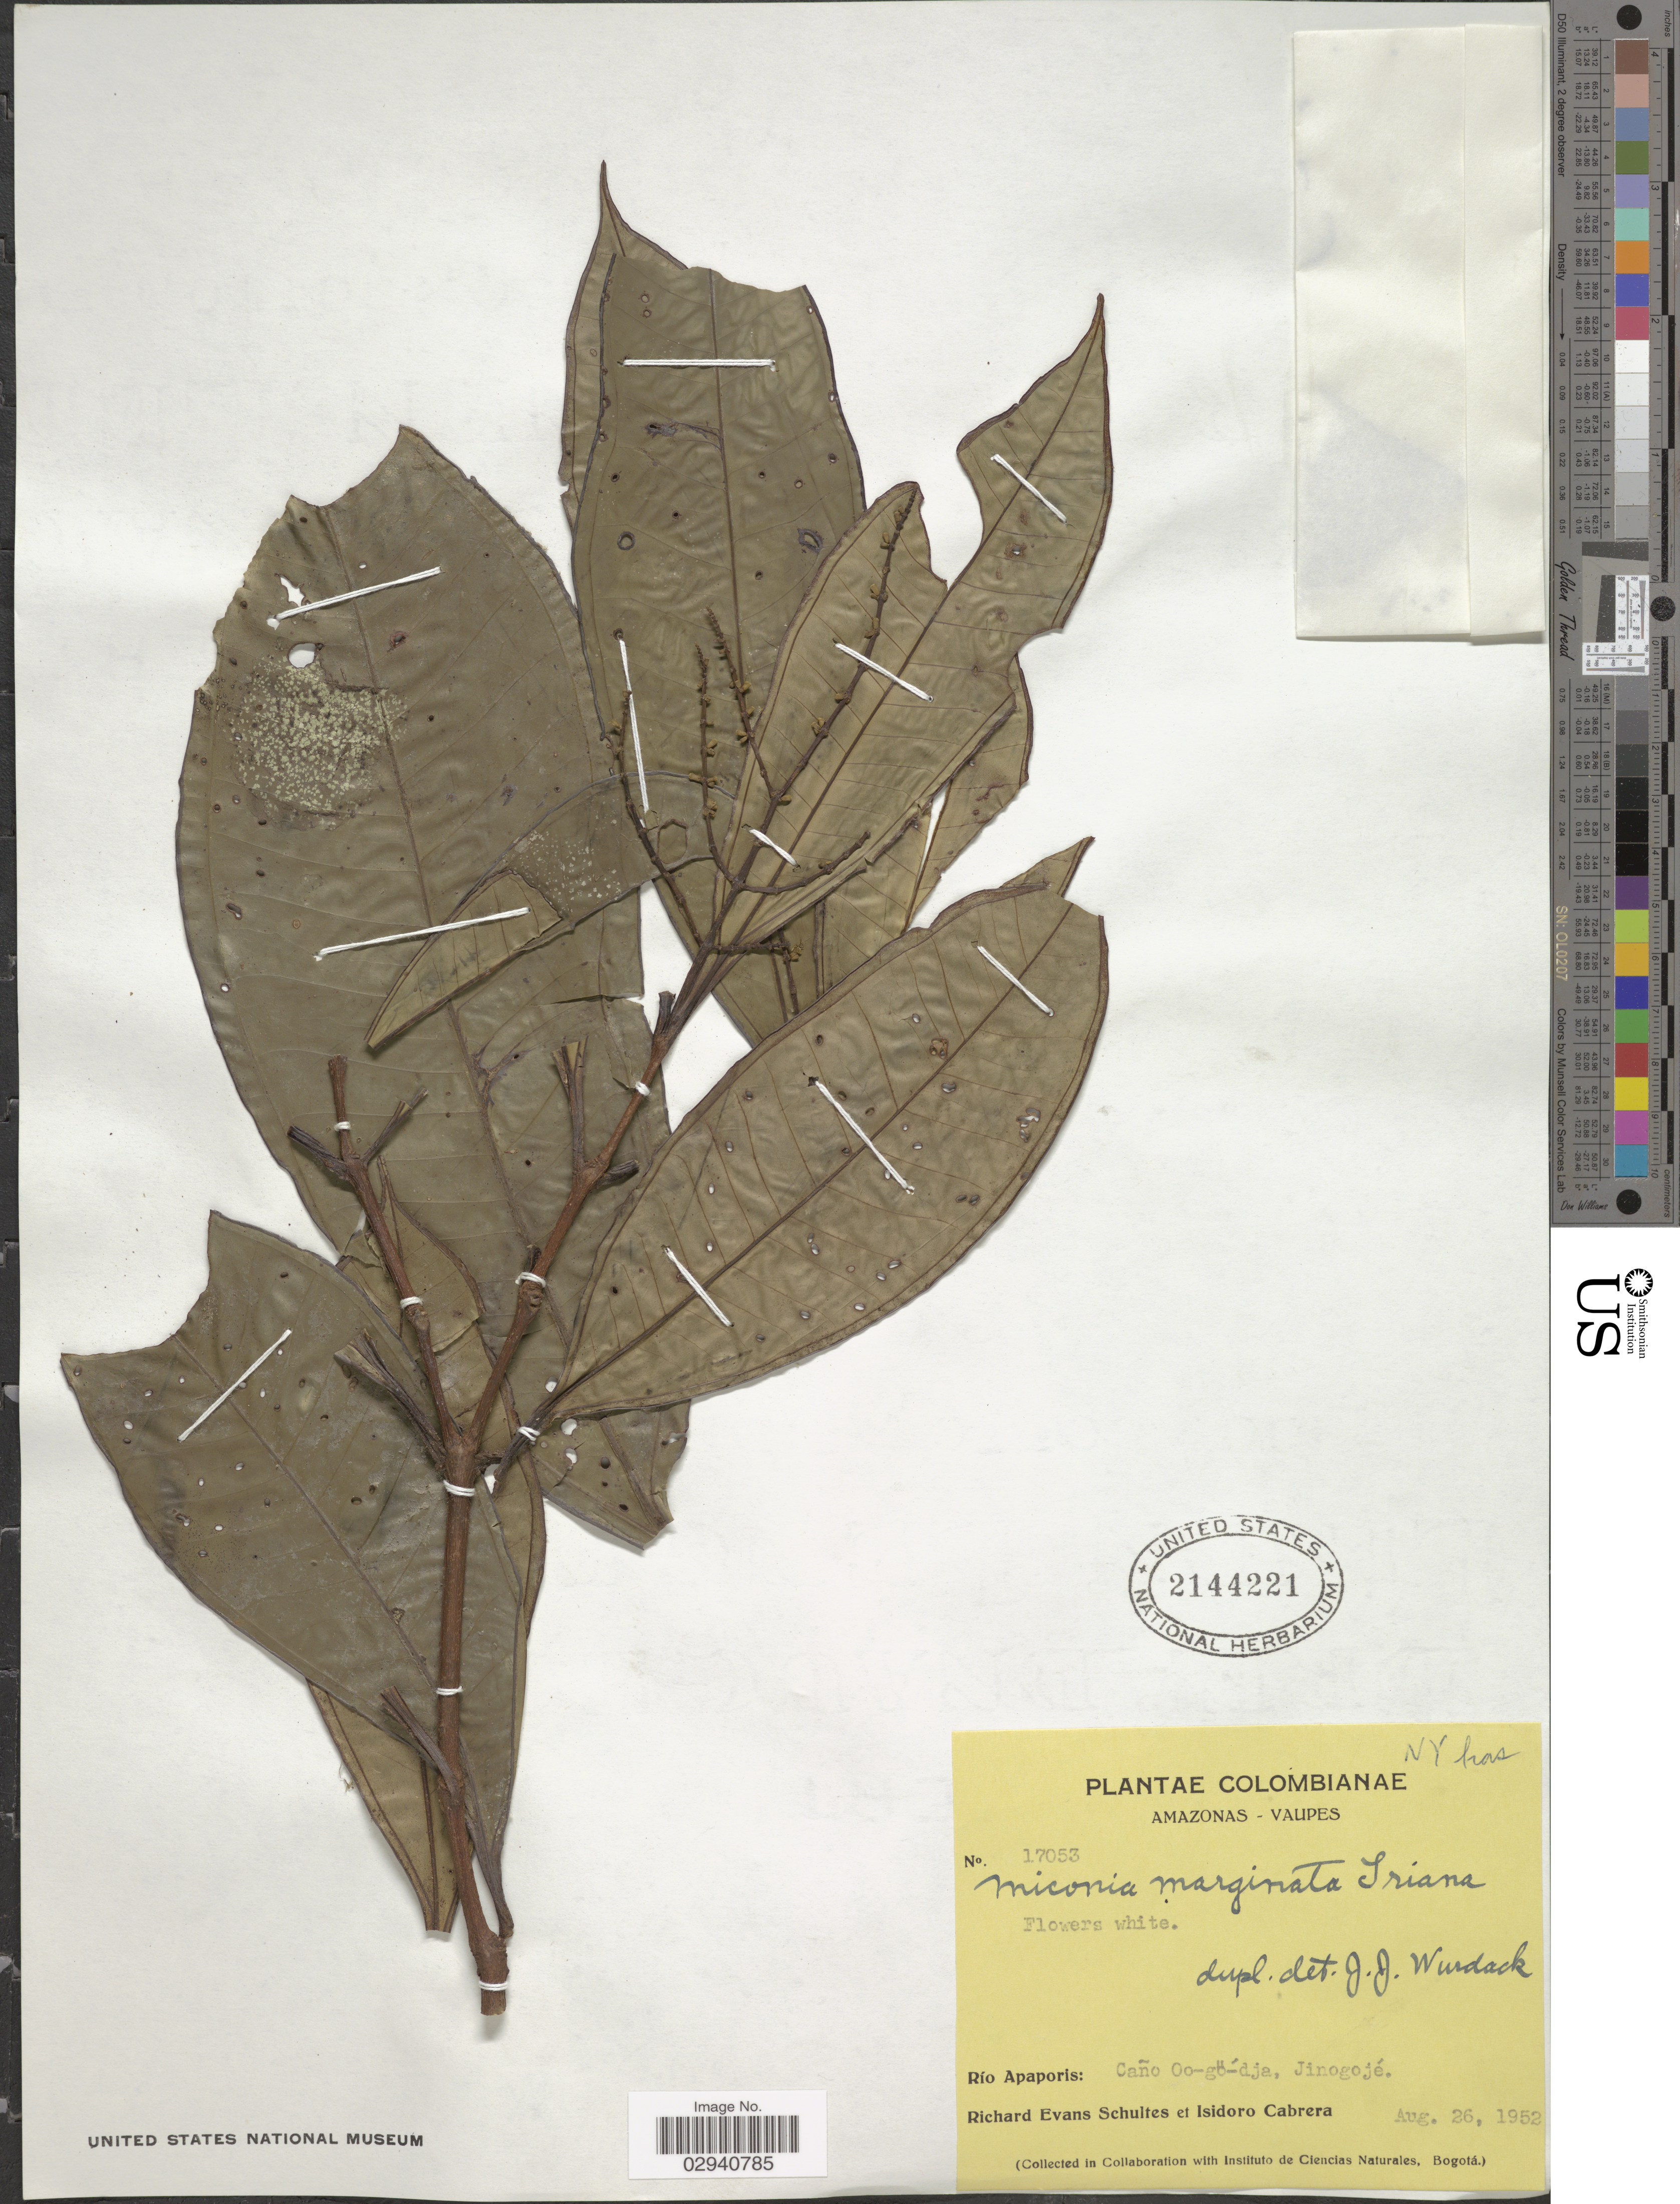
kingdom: Plantae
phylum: Tracheophyta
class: Magnoliopsida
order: Myrtales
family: Melastomataceae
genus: Miconia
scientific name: Miconia marginata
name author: Triana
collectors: R. E. Schultes & I. Cabrera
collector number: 17053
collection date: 1952-08-26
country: Colombia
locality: Amazonas - Vaupes. Río Apaporis: Caño Oo-gö-dja, Jinogojé.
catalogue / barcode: US 2144221